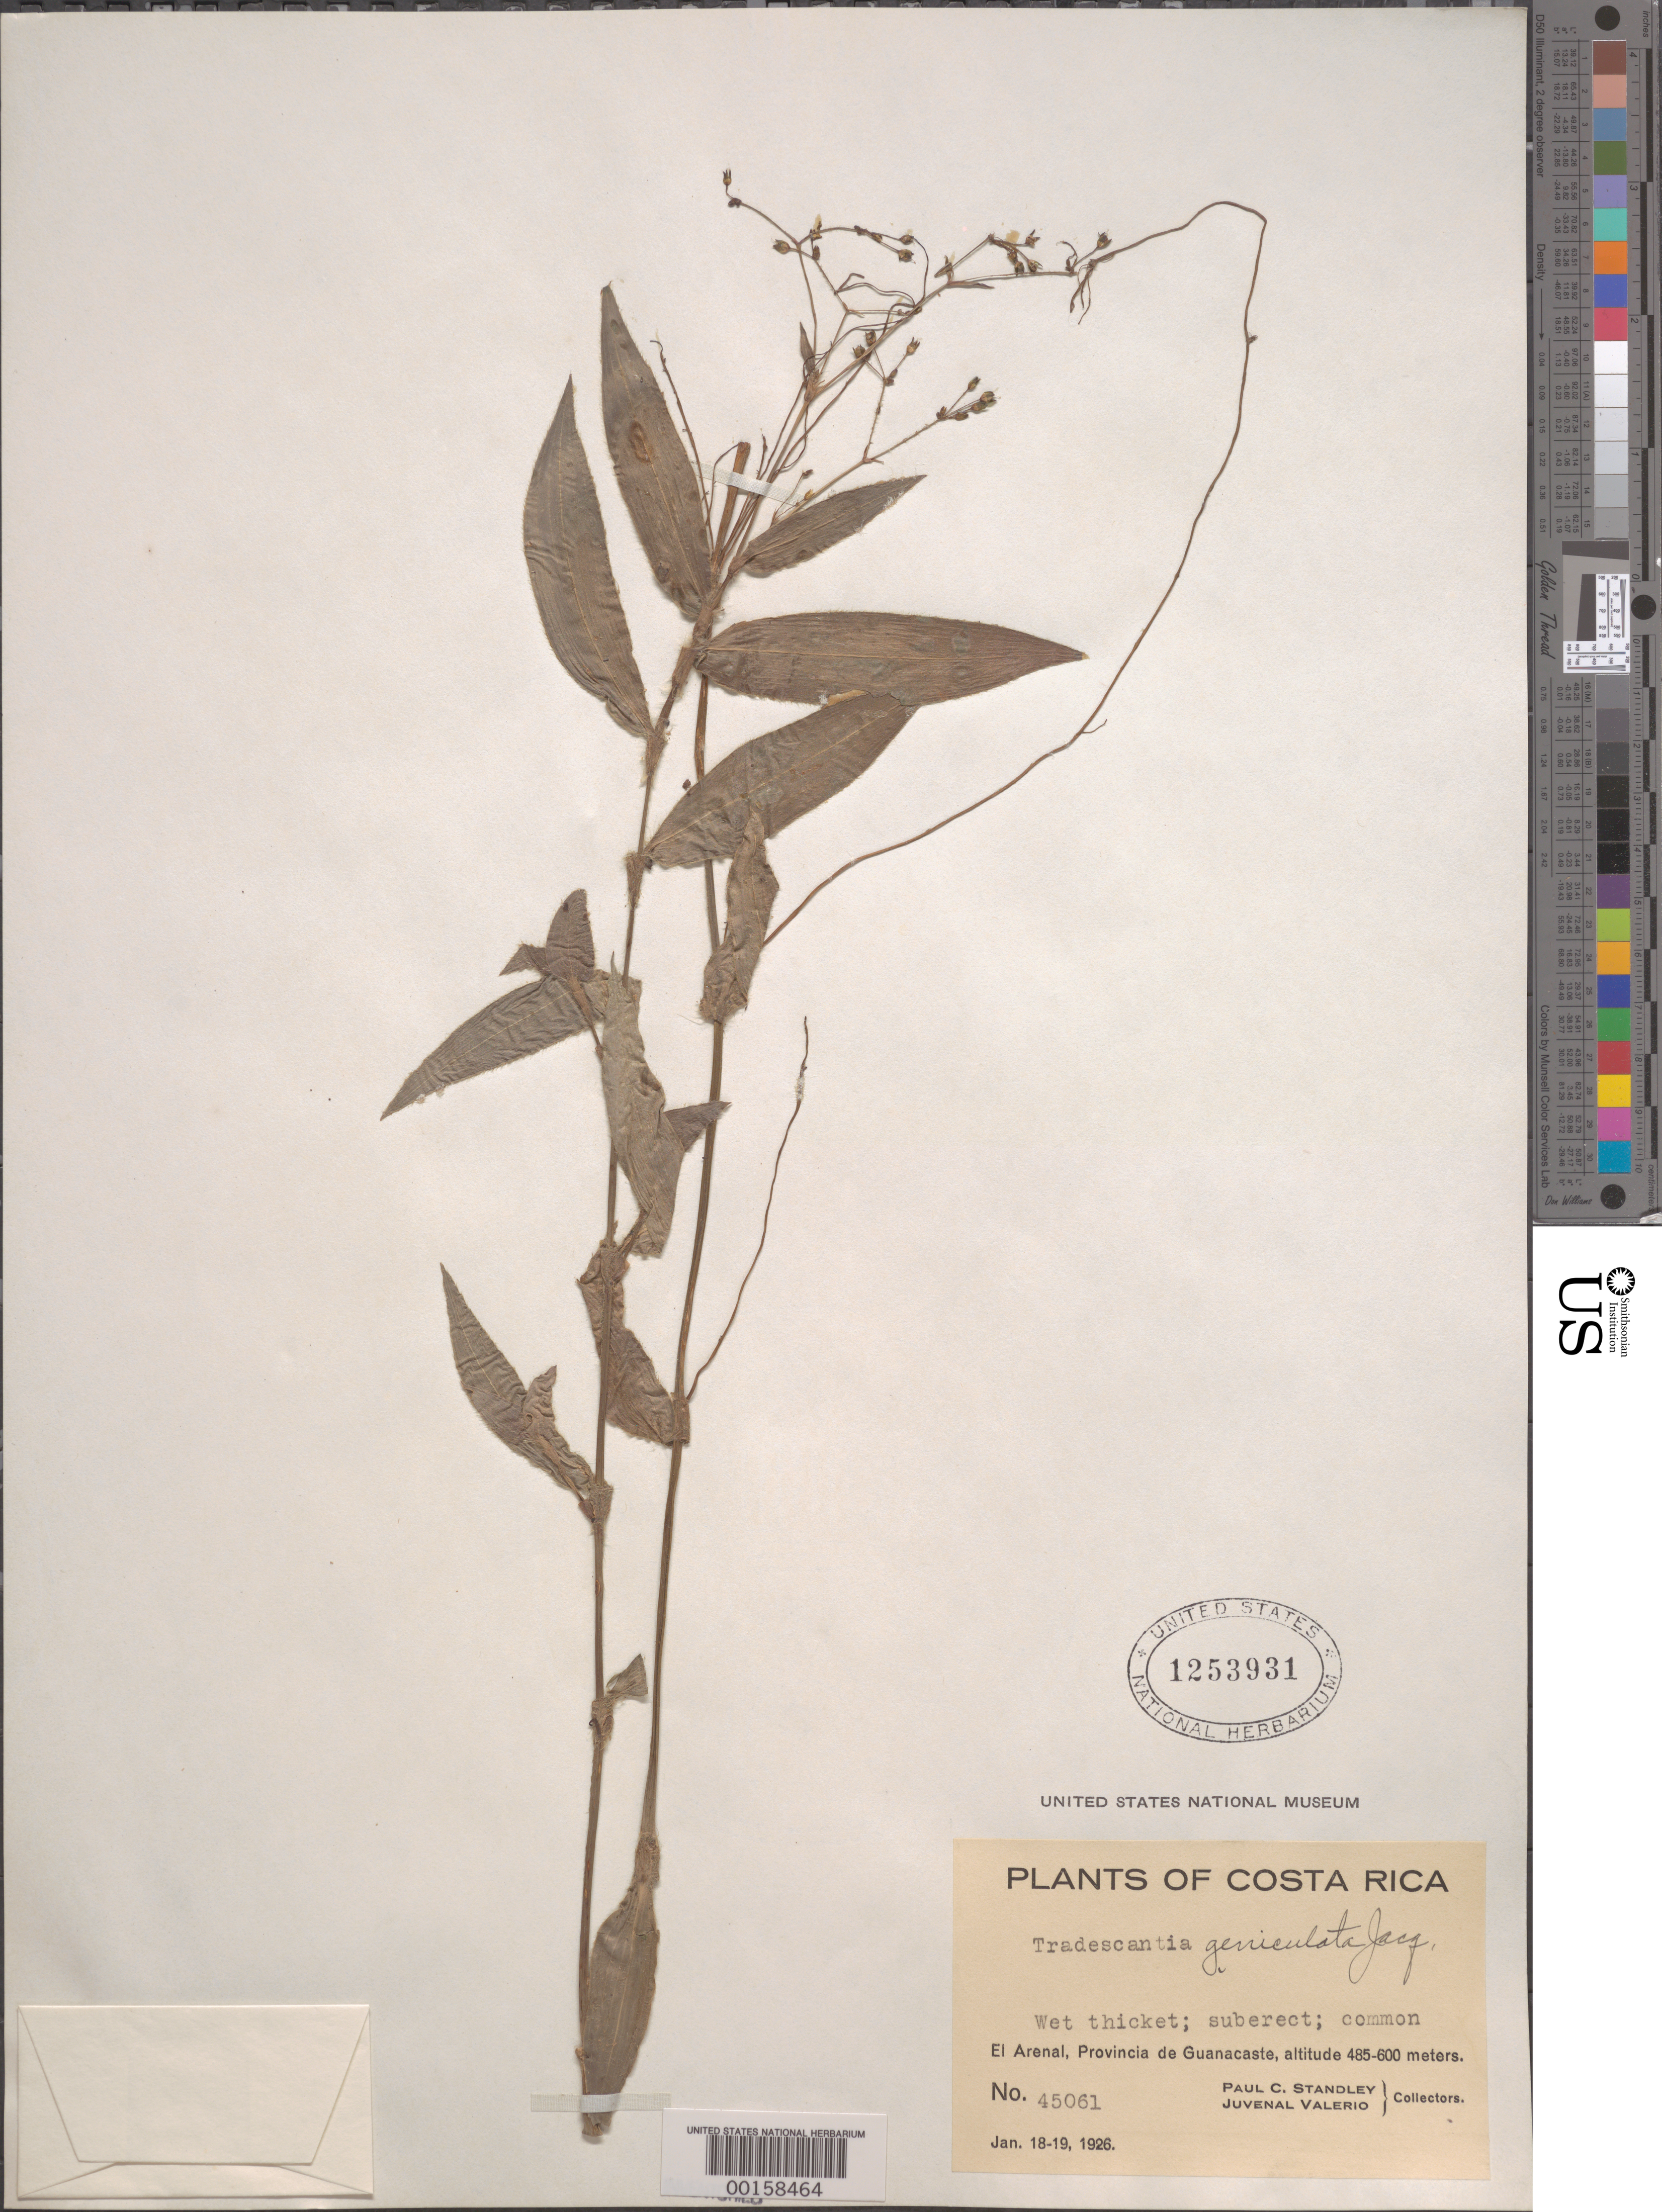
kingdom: Plantae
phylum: Tracheophyta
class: Liliopsida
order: Commelinales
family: Commelinaceae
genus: Gibasis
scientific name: Gibasis geniculata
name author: (Jacq.) Rohweder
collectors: P. C. Standley & J. Valerio R.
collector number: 45061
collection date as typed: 18 Jan 1926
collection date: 1926-01-18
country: Costa Rica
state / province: Guanacaste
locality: El Arenal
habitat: Wet thicket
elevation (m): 485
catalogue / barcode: US 1253931